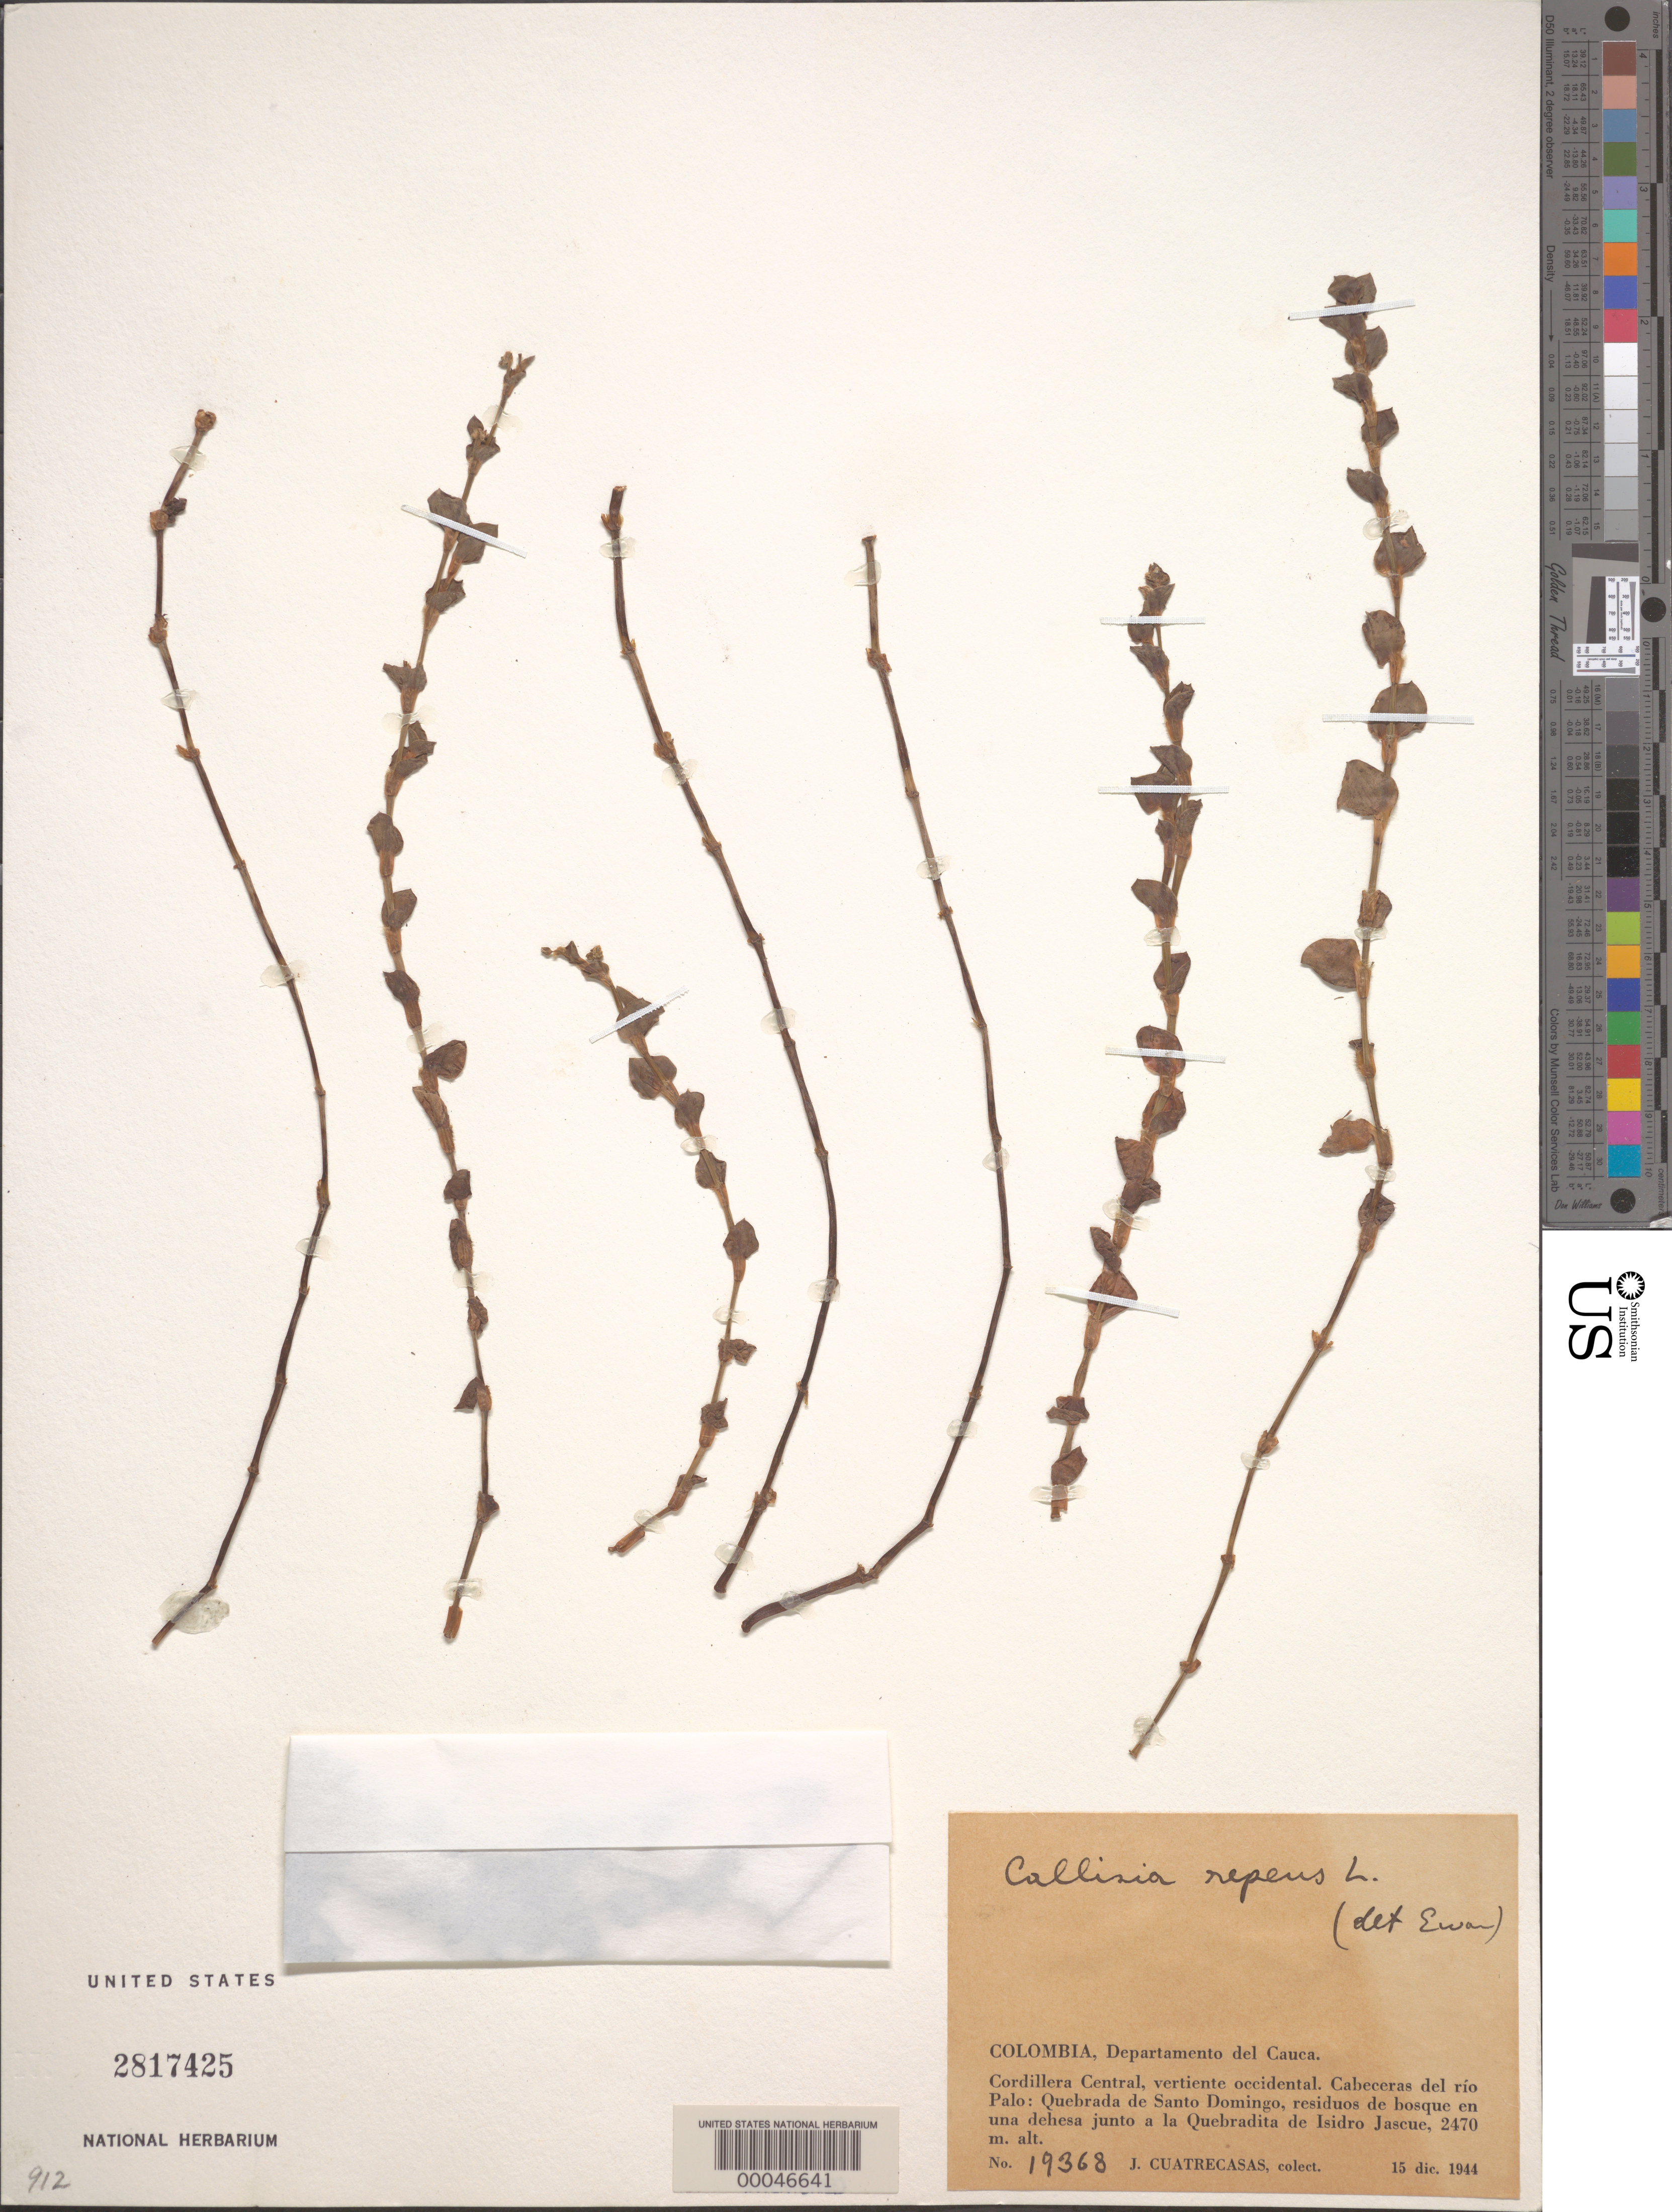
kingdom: Plantae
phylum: Tracheophyta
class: Liliopsida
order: Commelinales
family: Commelinaceae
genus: Callisia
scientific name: Callisia sp.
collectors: J. Cuatrecasas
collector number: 19368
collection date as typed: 15 Dec 1944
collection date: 1944-12-15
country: Colombia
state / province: Cauca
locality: Cordillera Central, Quebrada de Santo Domingo near Rio Palo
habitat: Quebrada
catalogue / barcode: US 2817425